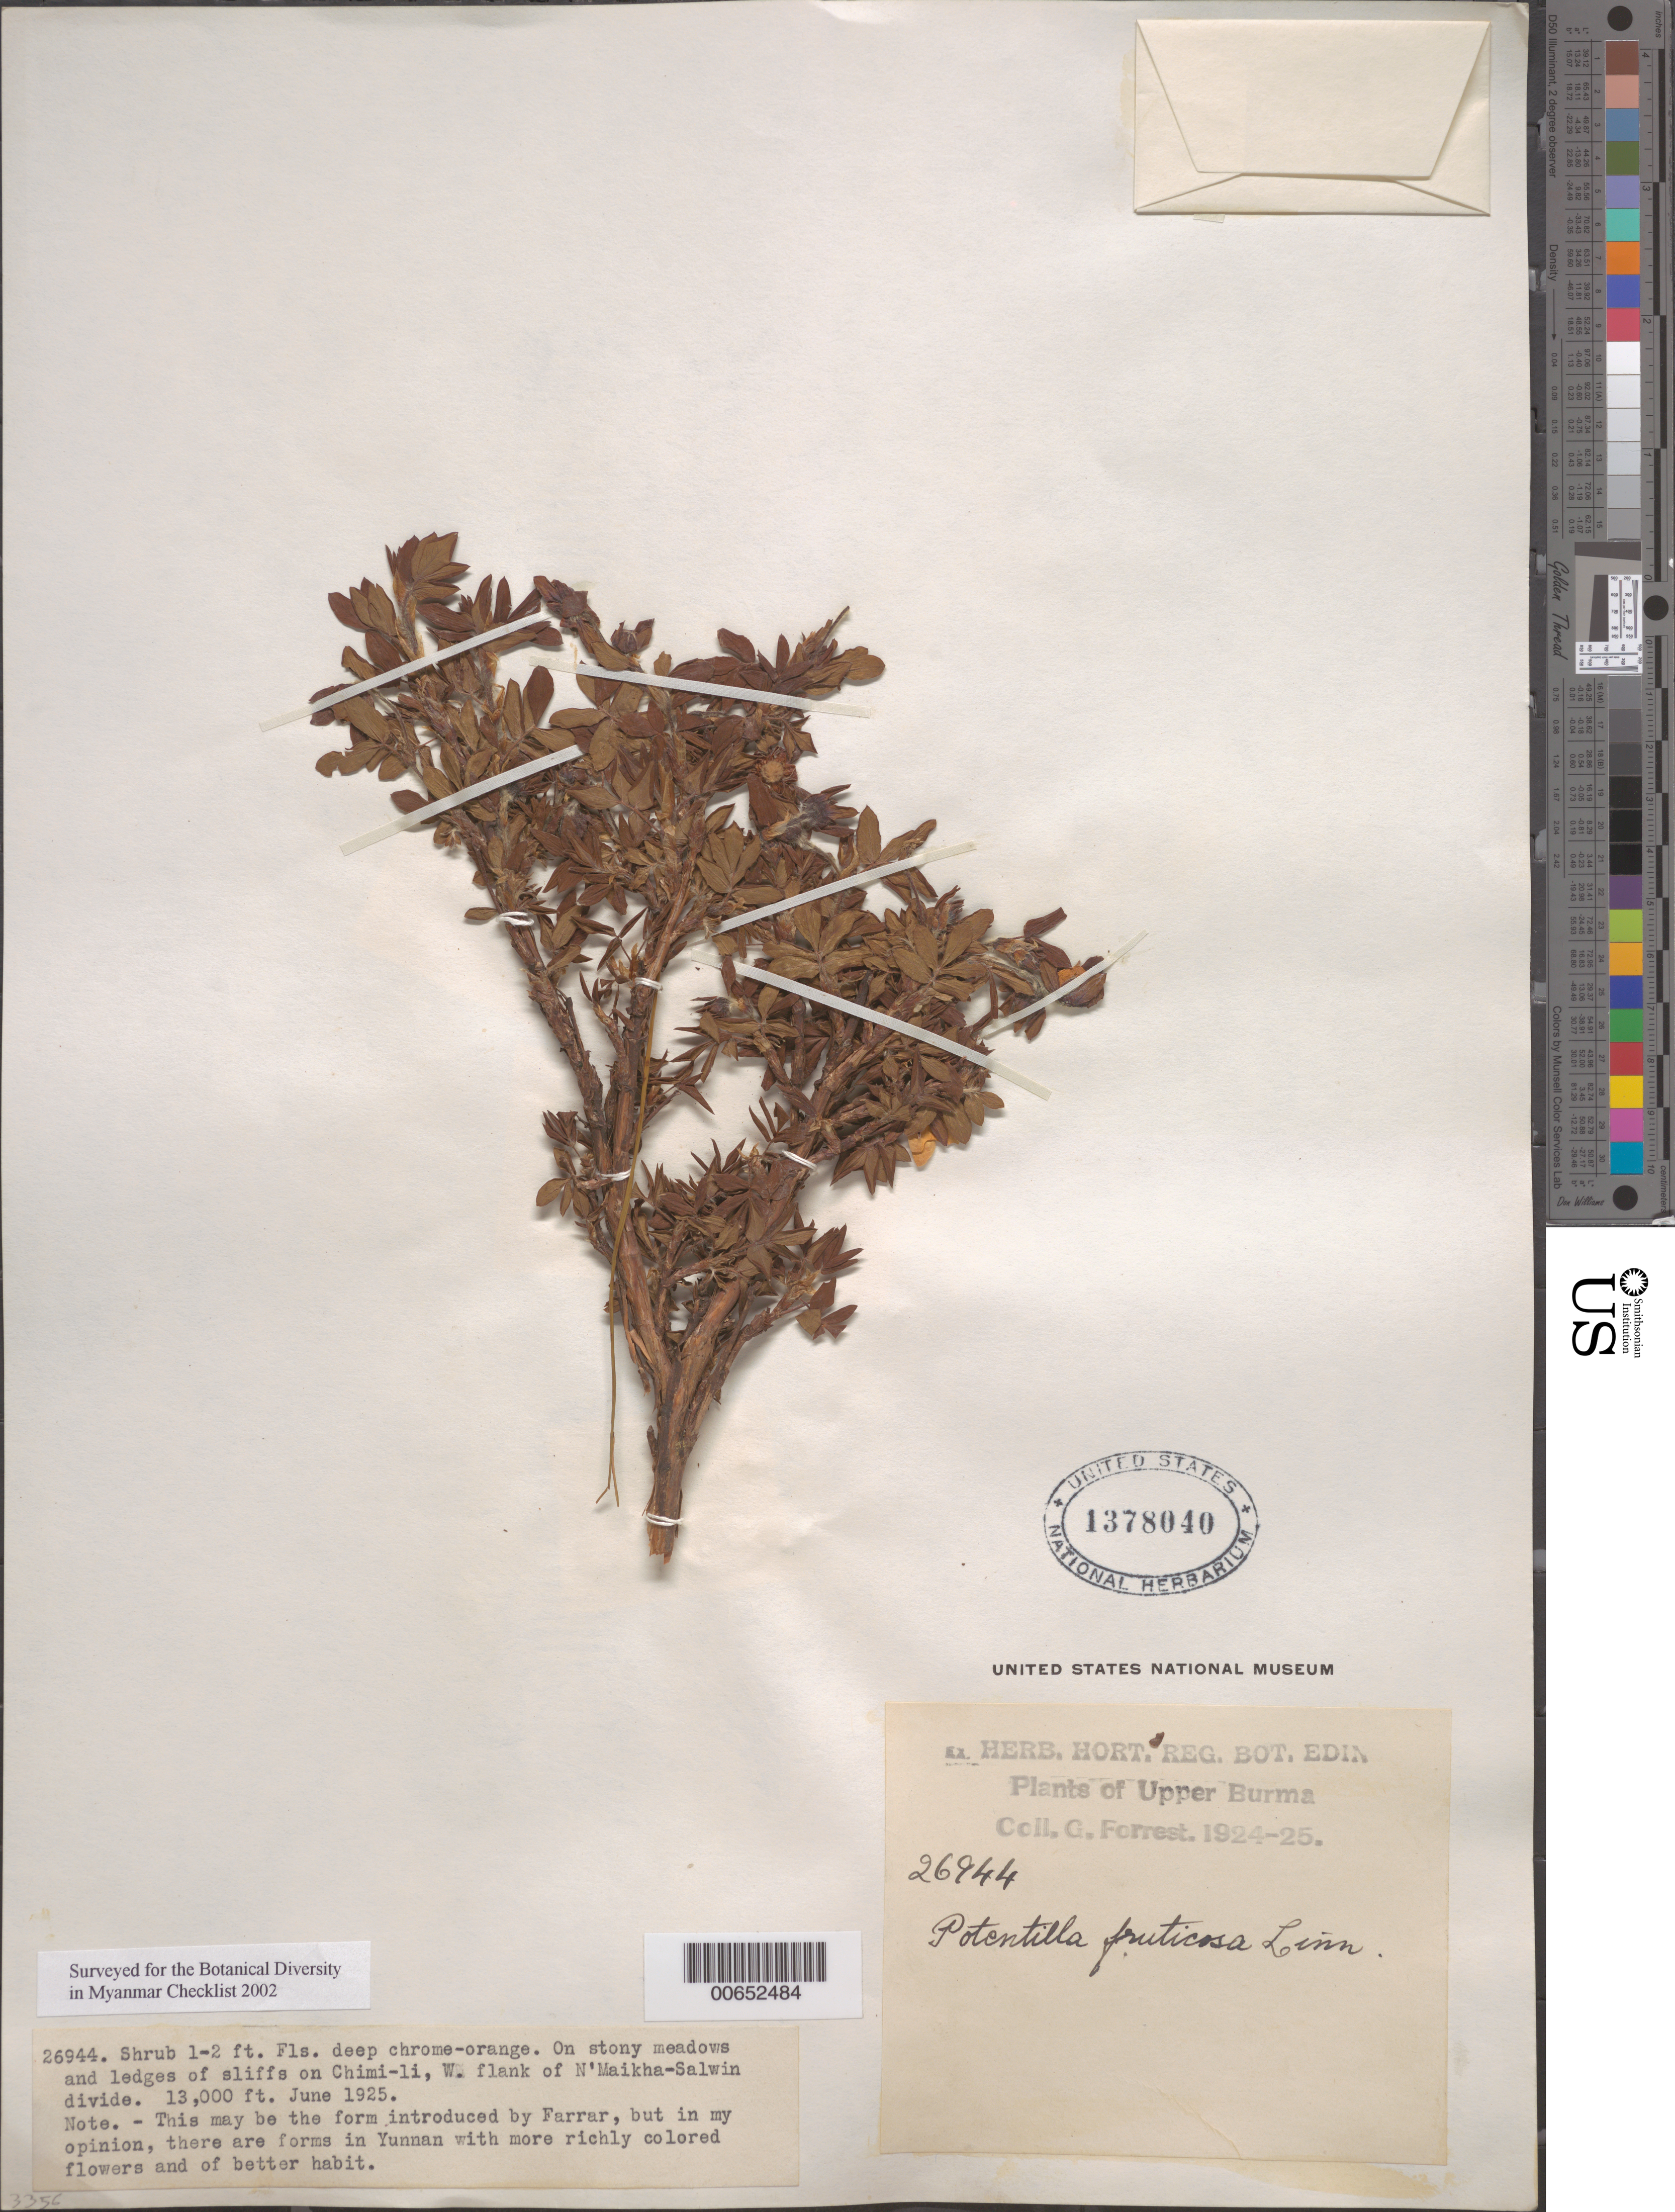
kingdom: Plantae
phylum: Tracheophyta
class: Magnoliopsida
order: Rosales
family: Rosaceae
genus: Dasiphora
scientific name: Dasiphora fruticosa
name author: (L.) Rydb.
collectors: G. Forrest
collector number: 26944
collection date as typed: Jun 1925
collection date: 1925-06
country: Myanmar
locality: Upper Burma, W flank of N'Maikha-Salwin Divide, Chimi-li.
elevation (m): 3962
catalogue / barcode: US 1378040